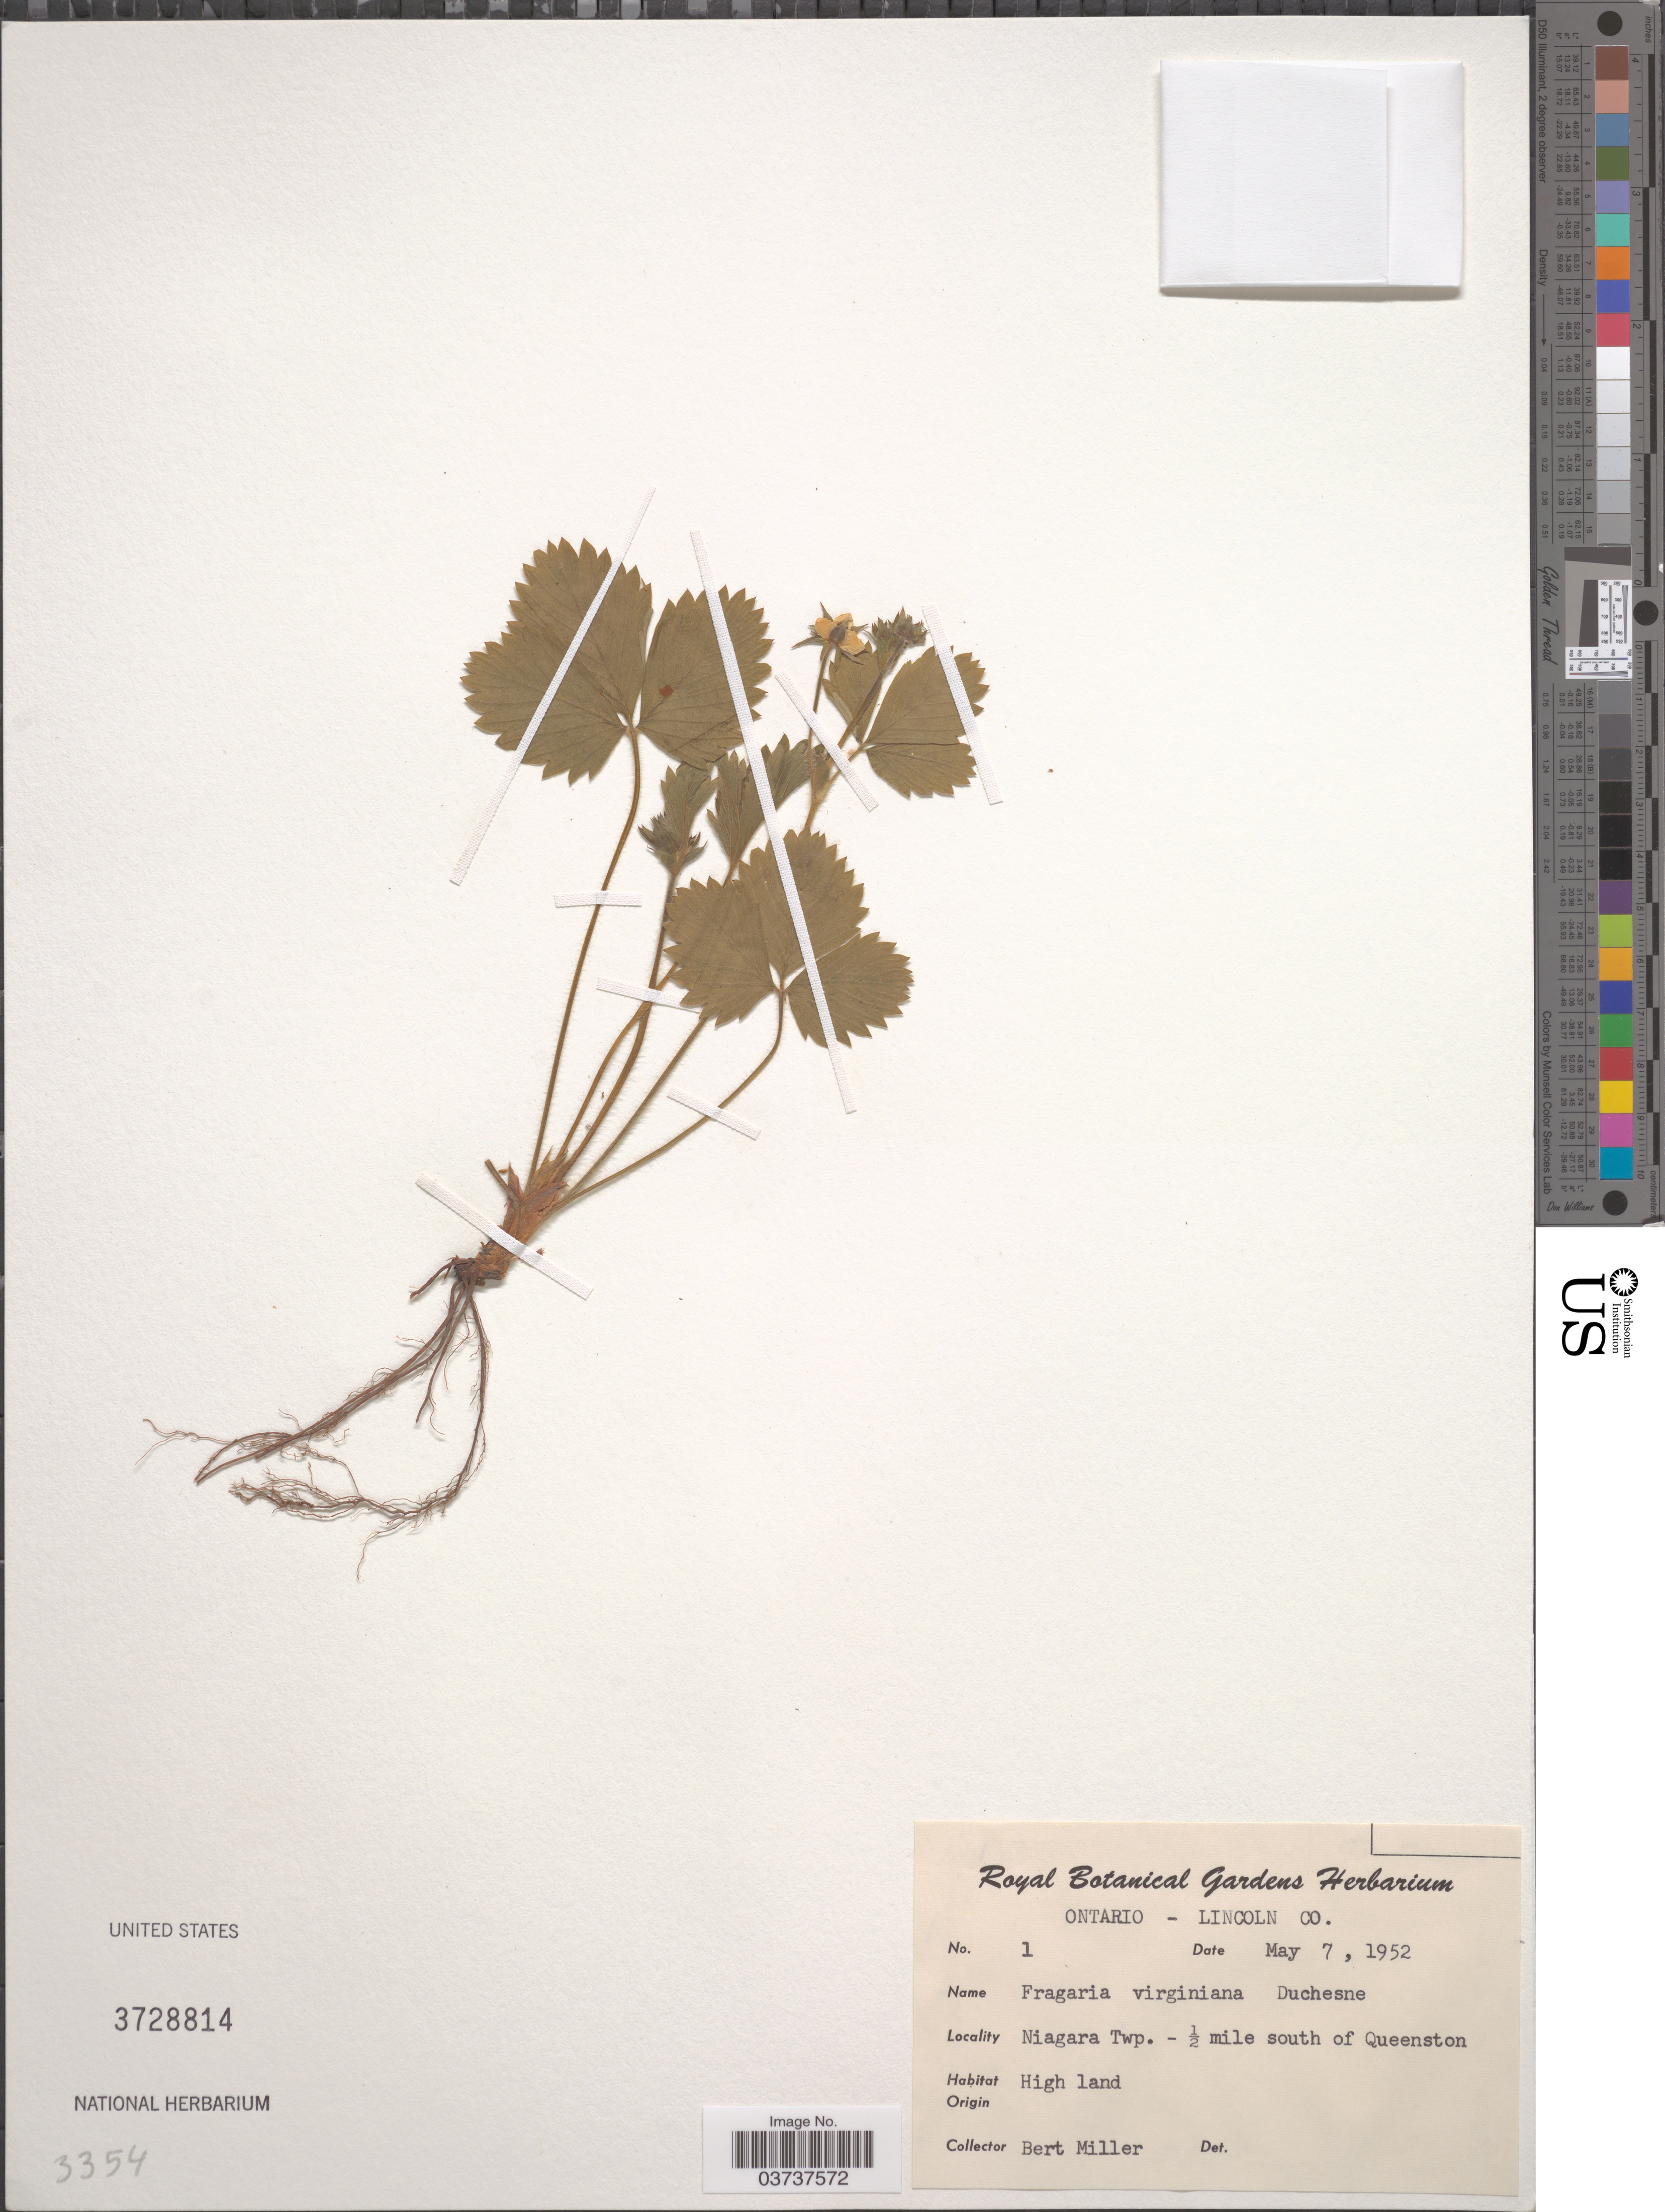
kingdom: Plantae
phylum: Tracheophyta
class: Magnoliopsida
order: Rosales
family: Rosaceae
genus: Fragaria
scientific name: Fragaria virginiana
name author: Mill.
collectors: B. Miller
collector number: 1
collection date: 1952-05-07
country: Canada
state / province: Ontario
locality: Lincoln Co. Niagara Twp. - ½ mile south of Queenston.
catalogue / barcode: US 3728814